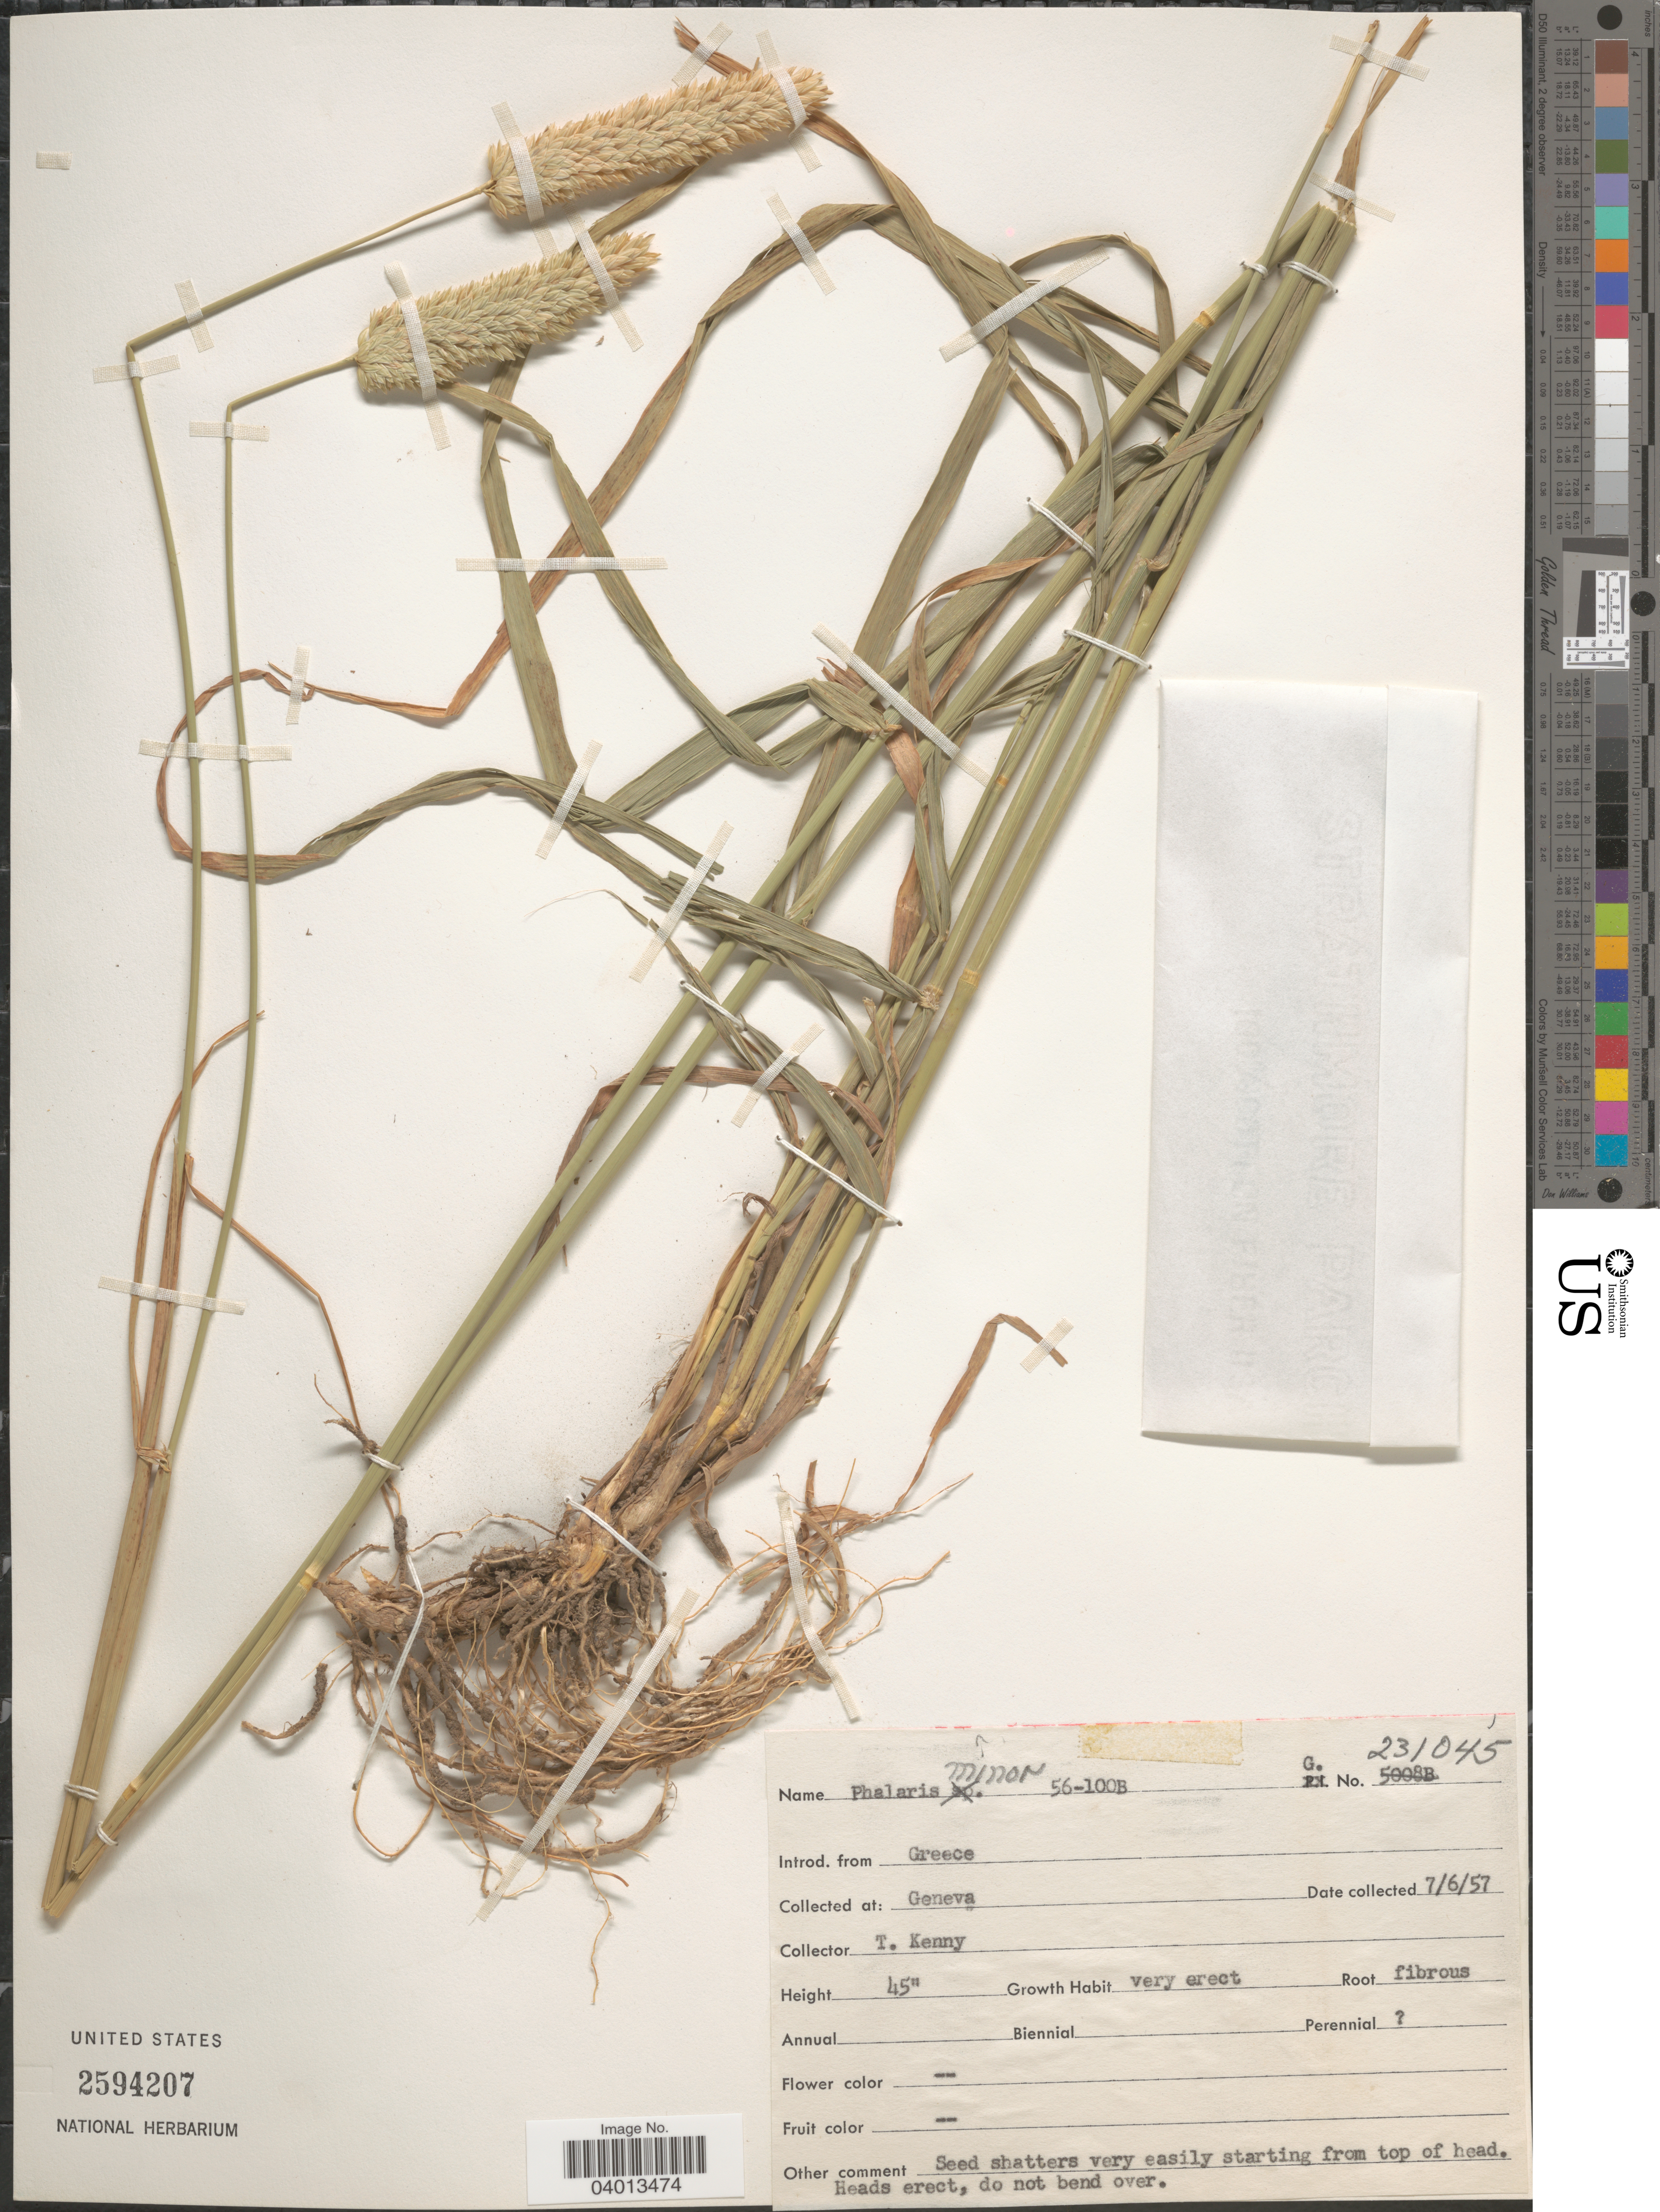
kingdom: Plantae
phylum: Tracheophyta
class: Liliopsida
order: Poales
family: Poaceae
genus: Phalaris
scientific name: Phalaris minor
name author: Retz.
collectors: T. Kenny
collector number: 231045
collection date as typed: Transcribed d/m/y: 7/6/57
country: Switzerland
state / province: Genève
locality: At Geneva.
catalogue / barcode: US 2594207